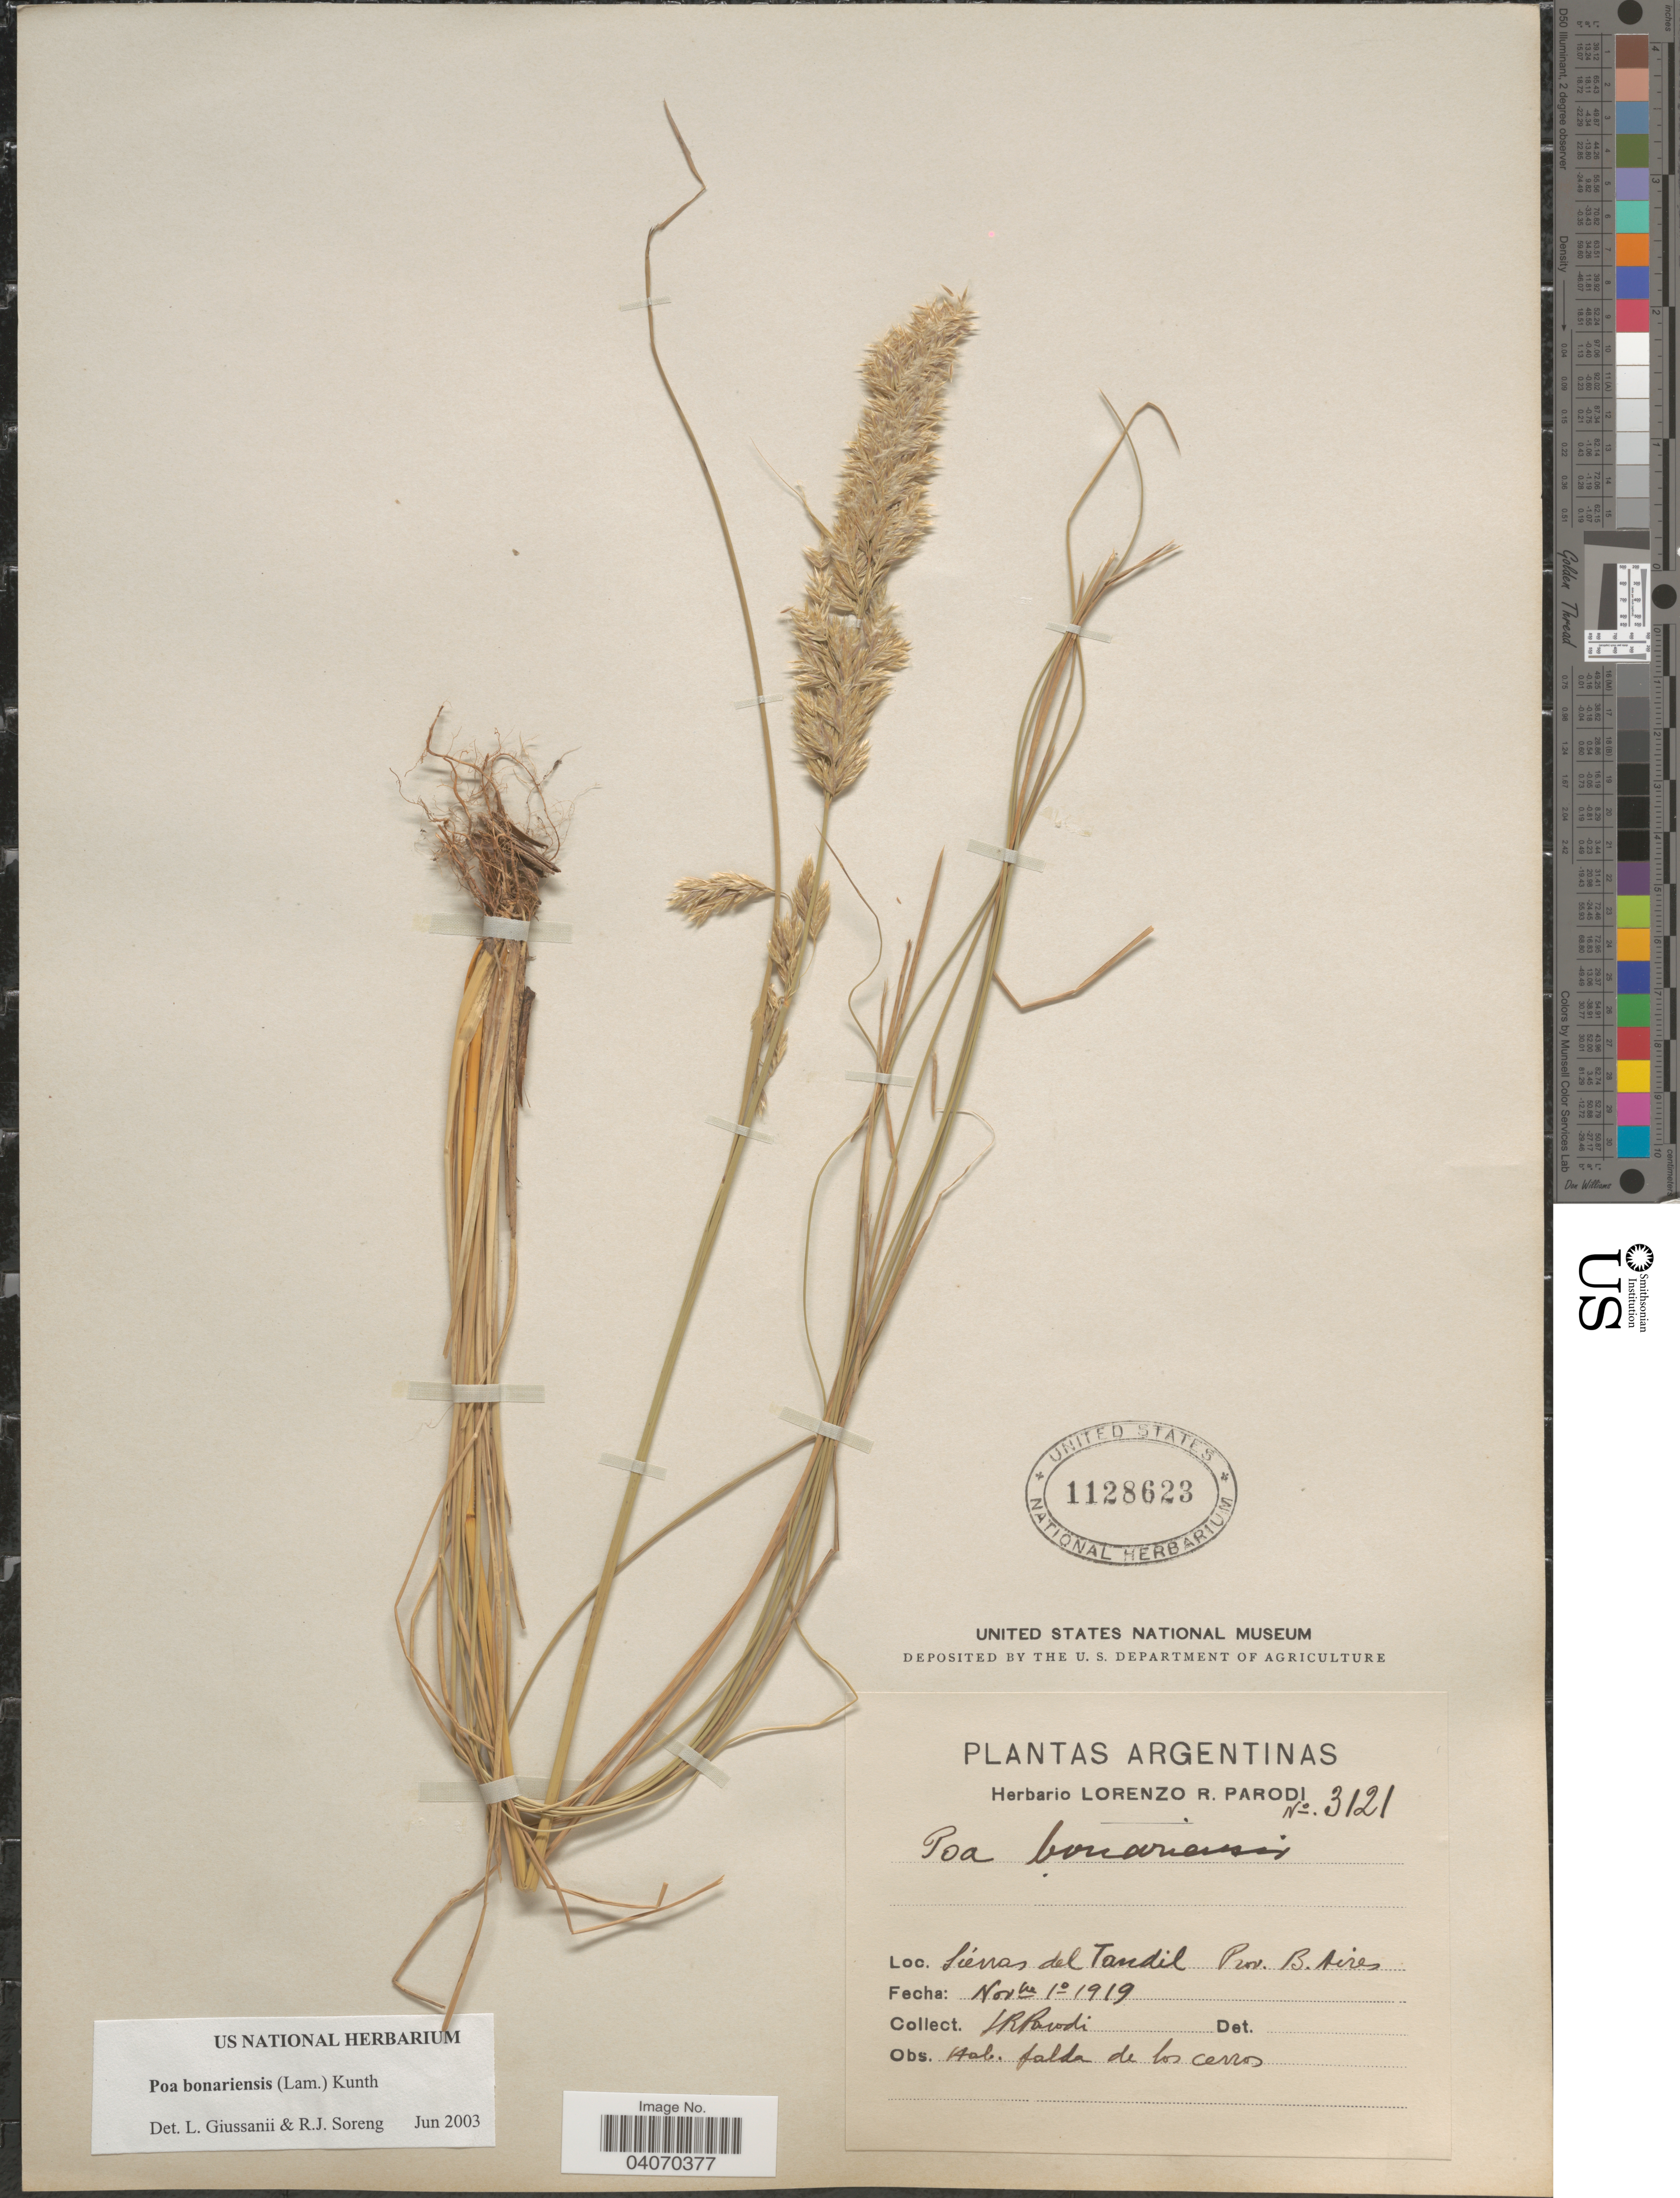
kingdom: Plantae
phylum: Tracheophyta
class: Liliopsida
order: Poales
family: Poaceae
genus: Poa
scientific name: Poa bonariensis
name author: (Lam.) Kunth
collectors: L. R. Parodi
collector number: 3121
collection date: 1919-11-01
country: Argentina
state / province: Buenos Aires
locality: Sierras del Tandil.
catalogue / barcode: US 1128623